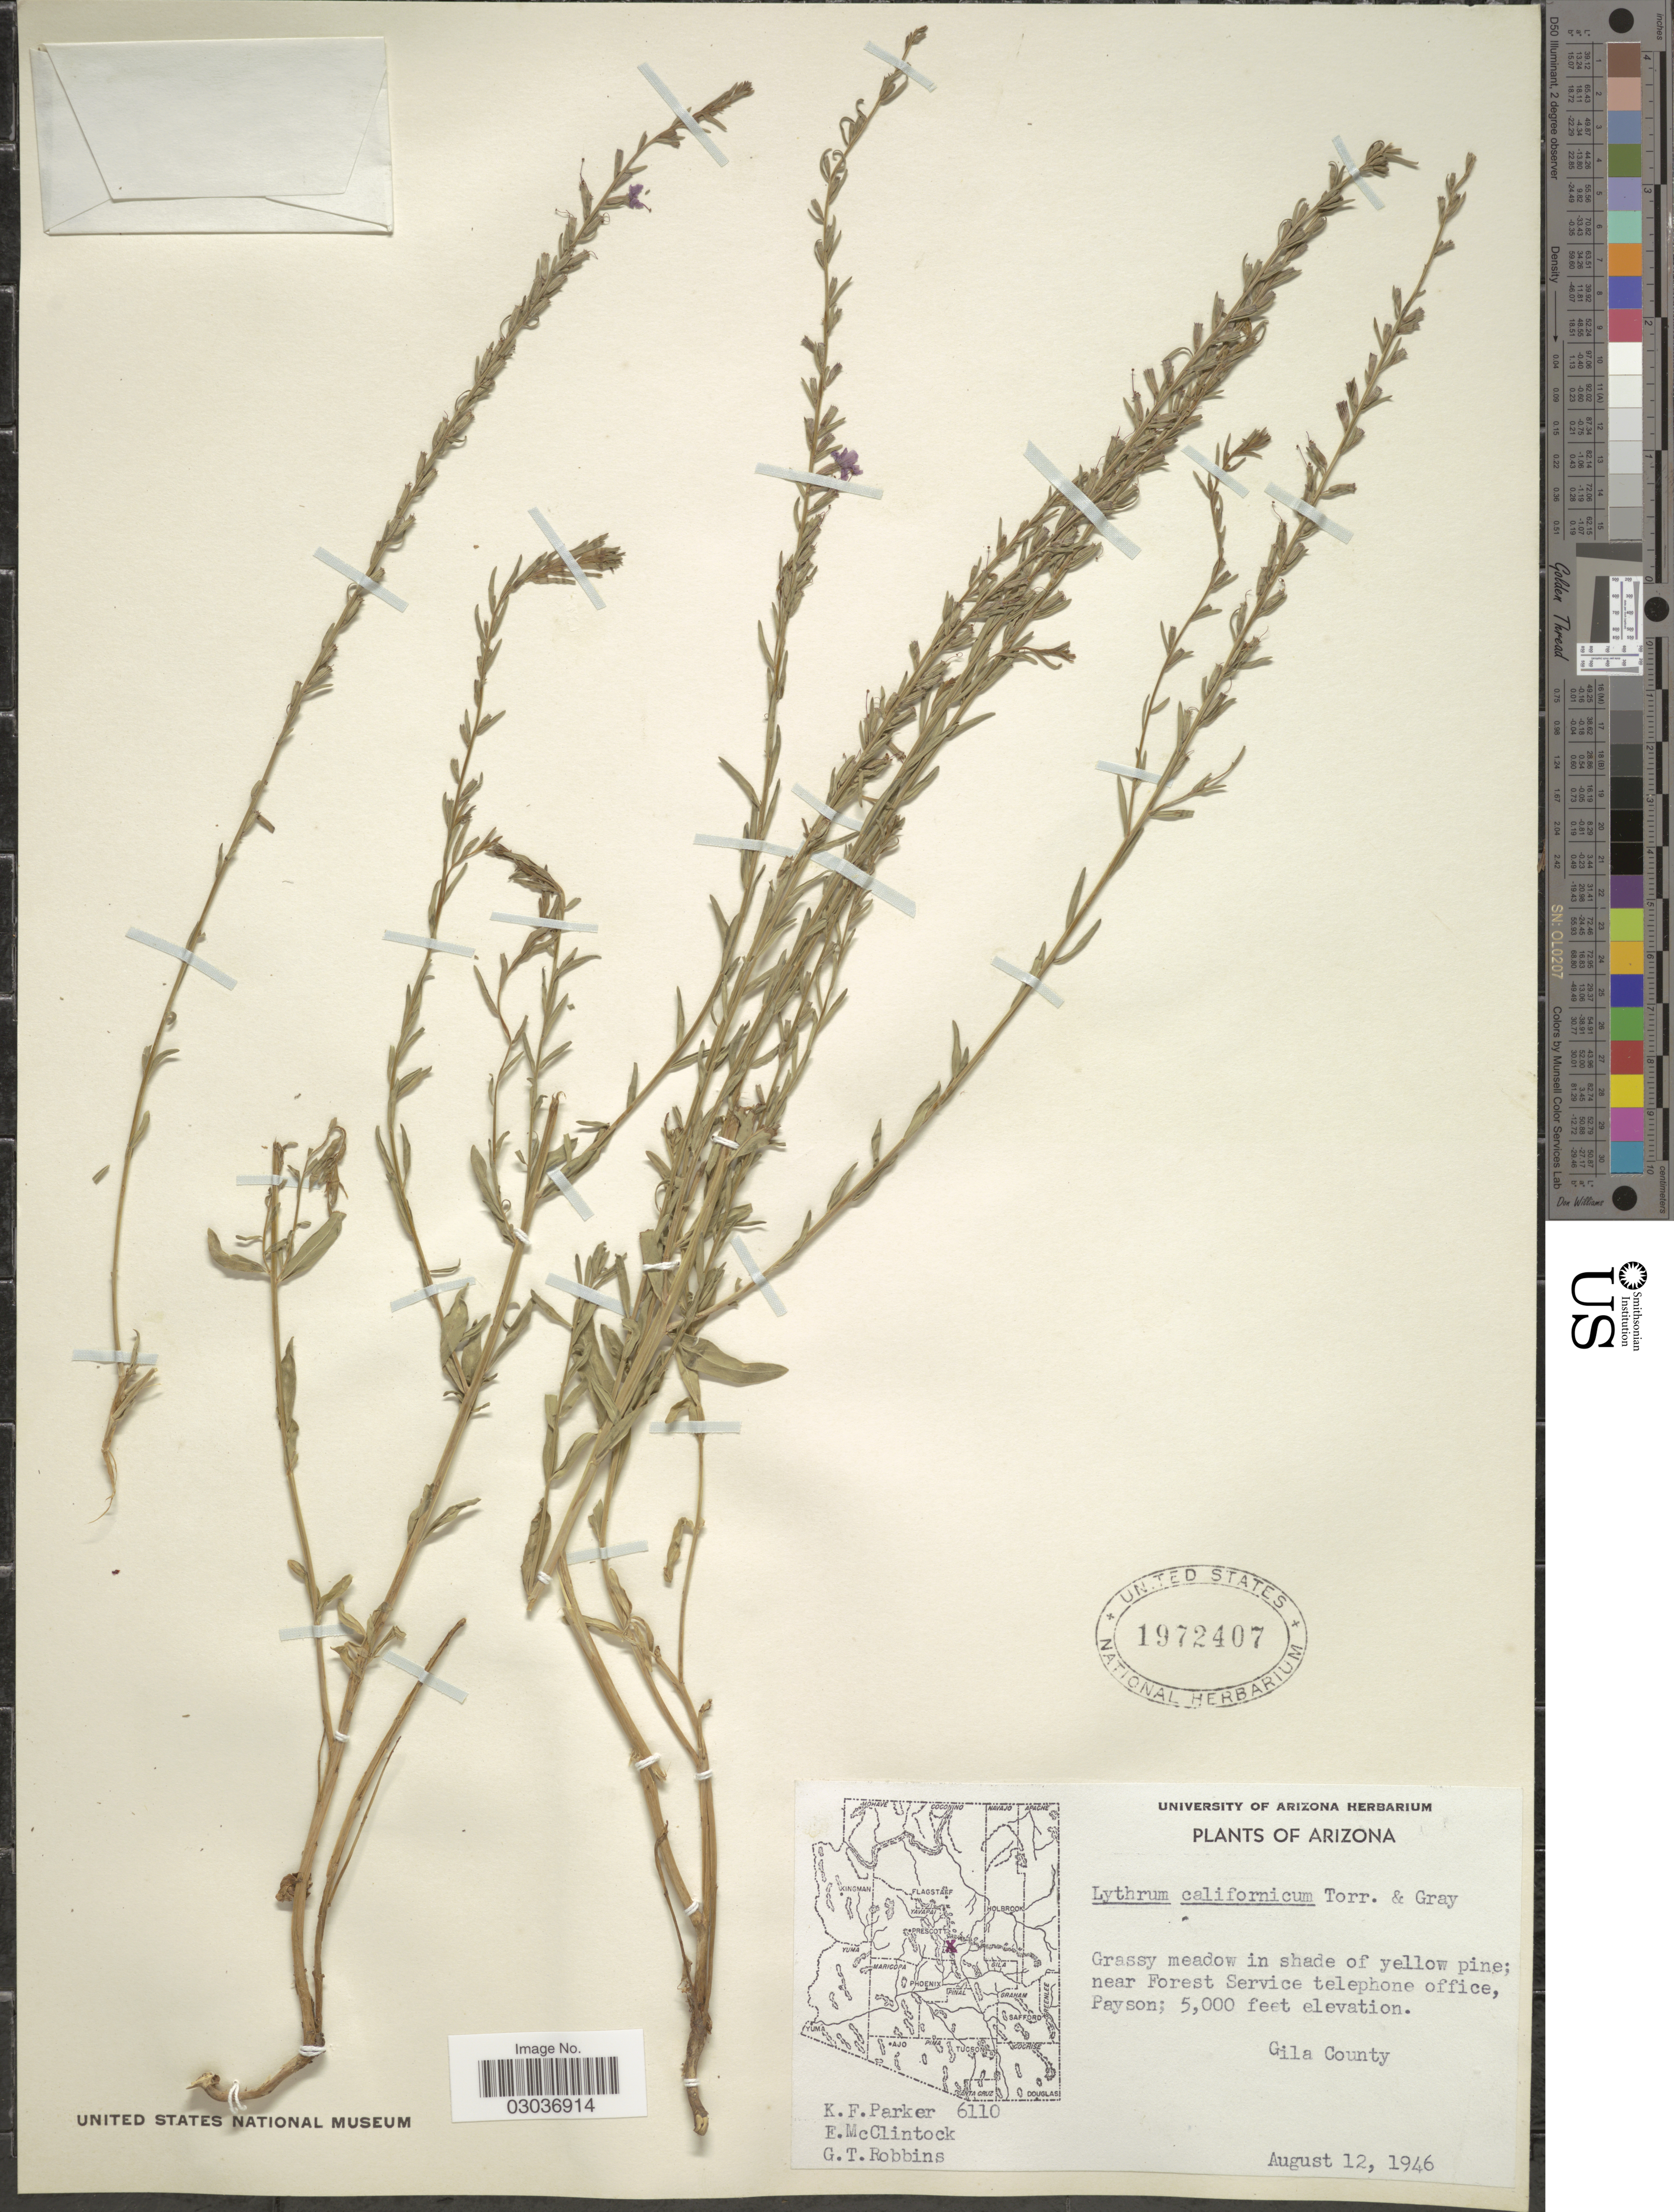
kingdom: Plantae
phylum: Tracheophyta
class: Magnoliopsida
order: Myrtales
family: Lythraceae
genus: Lythrum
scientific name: Lythrum californicum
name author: Torr. & A. Gray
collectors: K. F. Parker, E. McClintock & G. T. Robbins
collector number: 6110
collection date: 1946-08-12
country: United States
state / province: Arizona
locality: Grassy meadow in shade of yellow pine; near Forest Service telephone office, Payson, Gila County.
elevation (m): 1524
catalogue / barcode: US 1972407